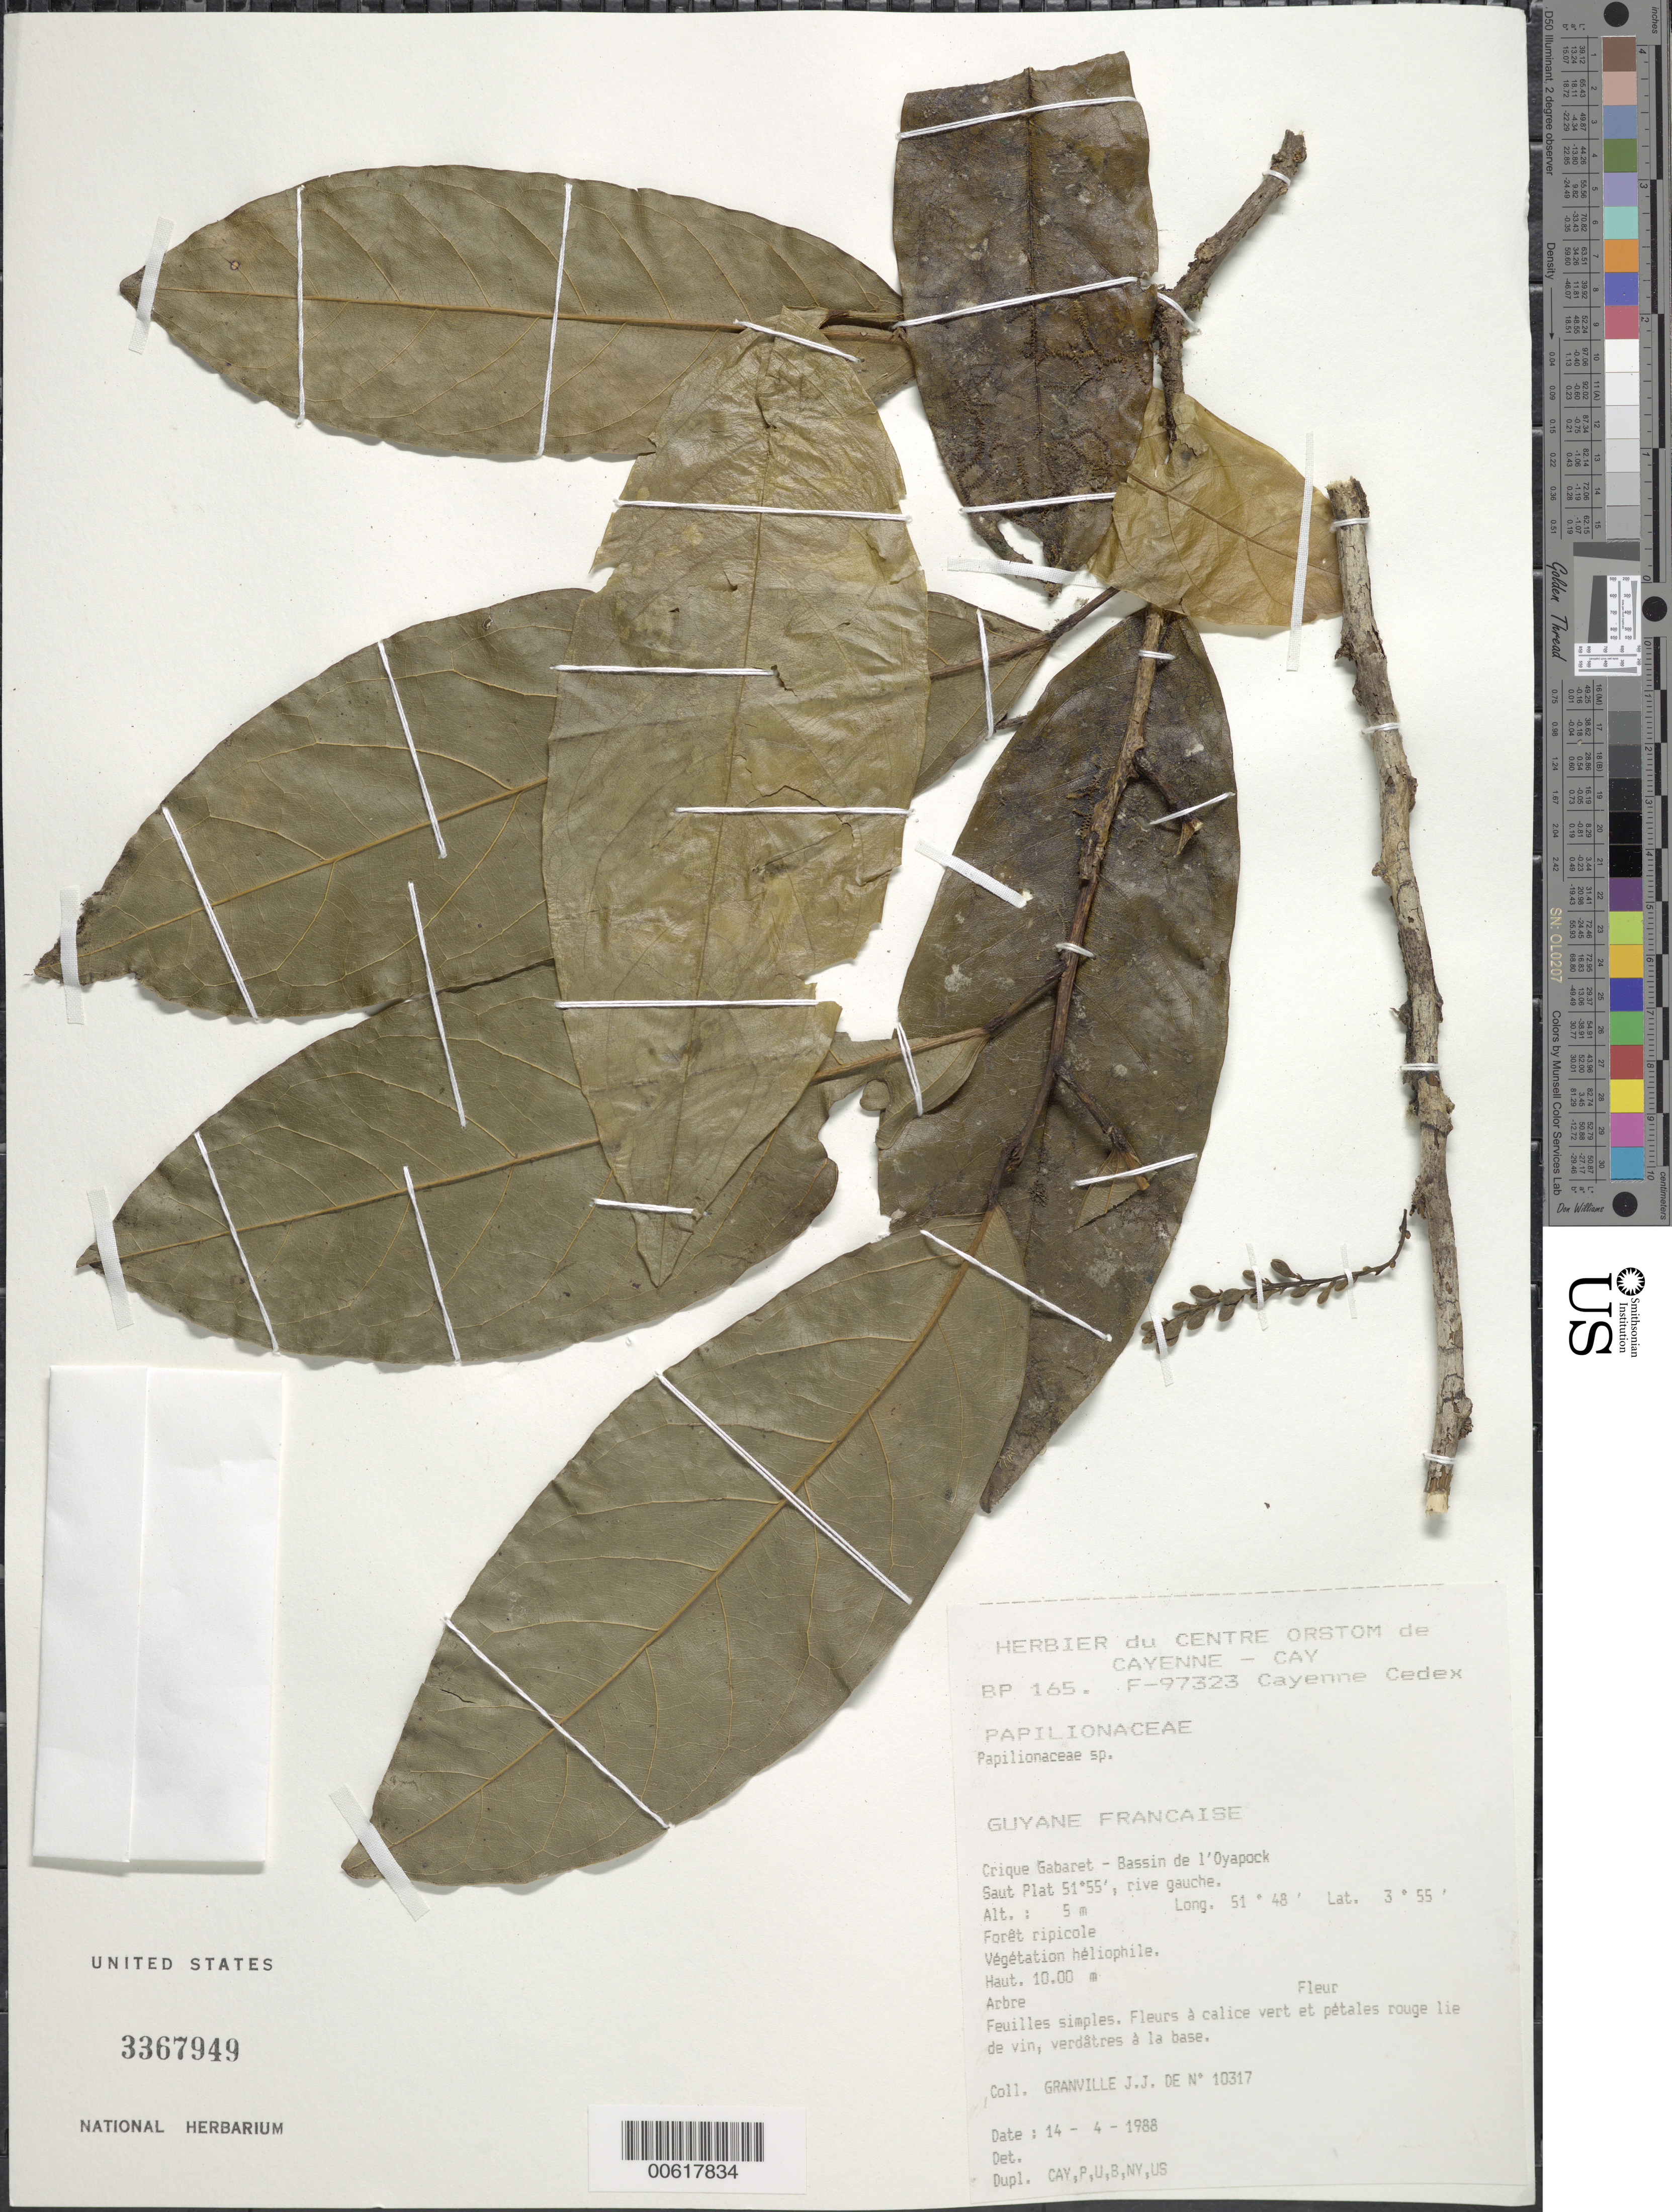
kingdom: Plantae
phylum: Tracheophyta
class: Magnoliopsida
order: Fabales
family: Fabaceae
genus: Limadendron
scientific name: Limadendron hostmannii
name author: (Benth.) Meireles & A.M.G. Azevedo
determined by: U.S. National Herbarium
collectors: J.-J. de Granville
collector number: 10317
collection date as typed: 14-Apr-88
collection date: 1988-04-14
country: French Guiana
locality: Crique Gabaret, Bassin de l'Oyapock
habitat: Riparian forest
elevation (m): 5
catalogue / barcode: US 3367949